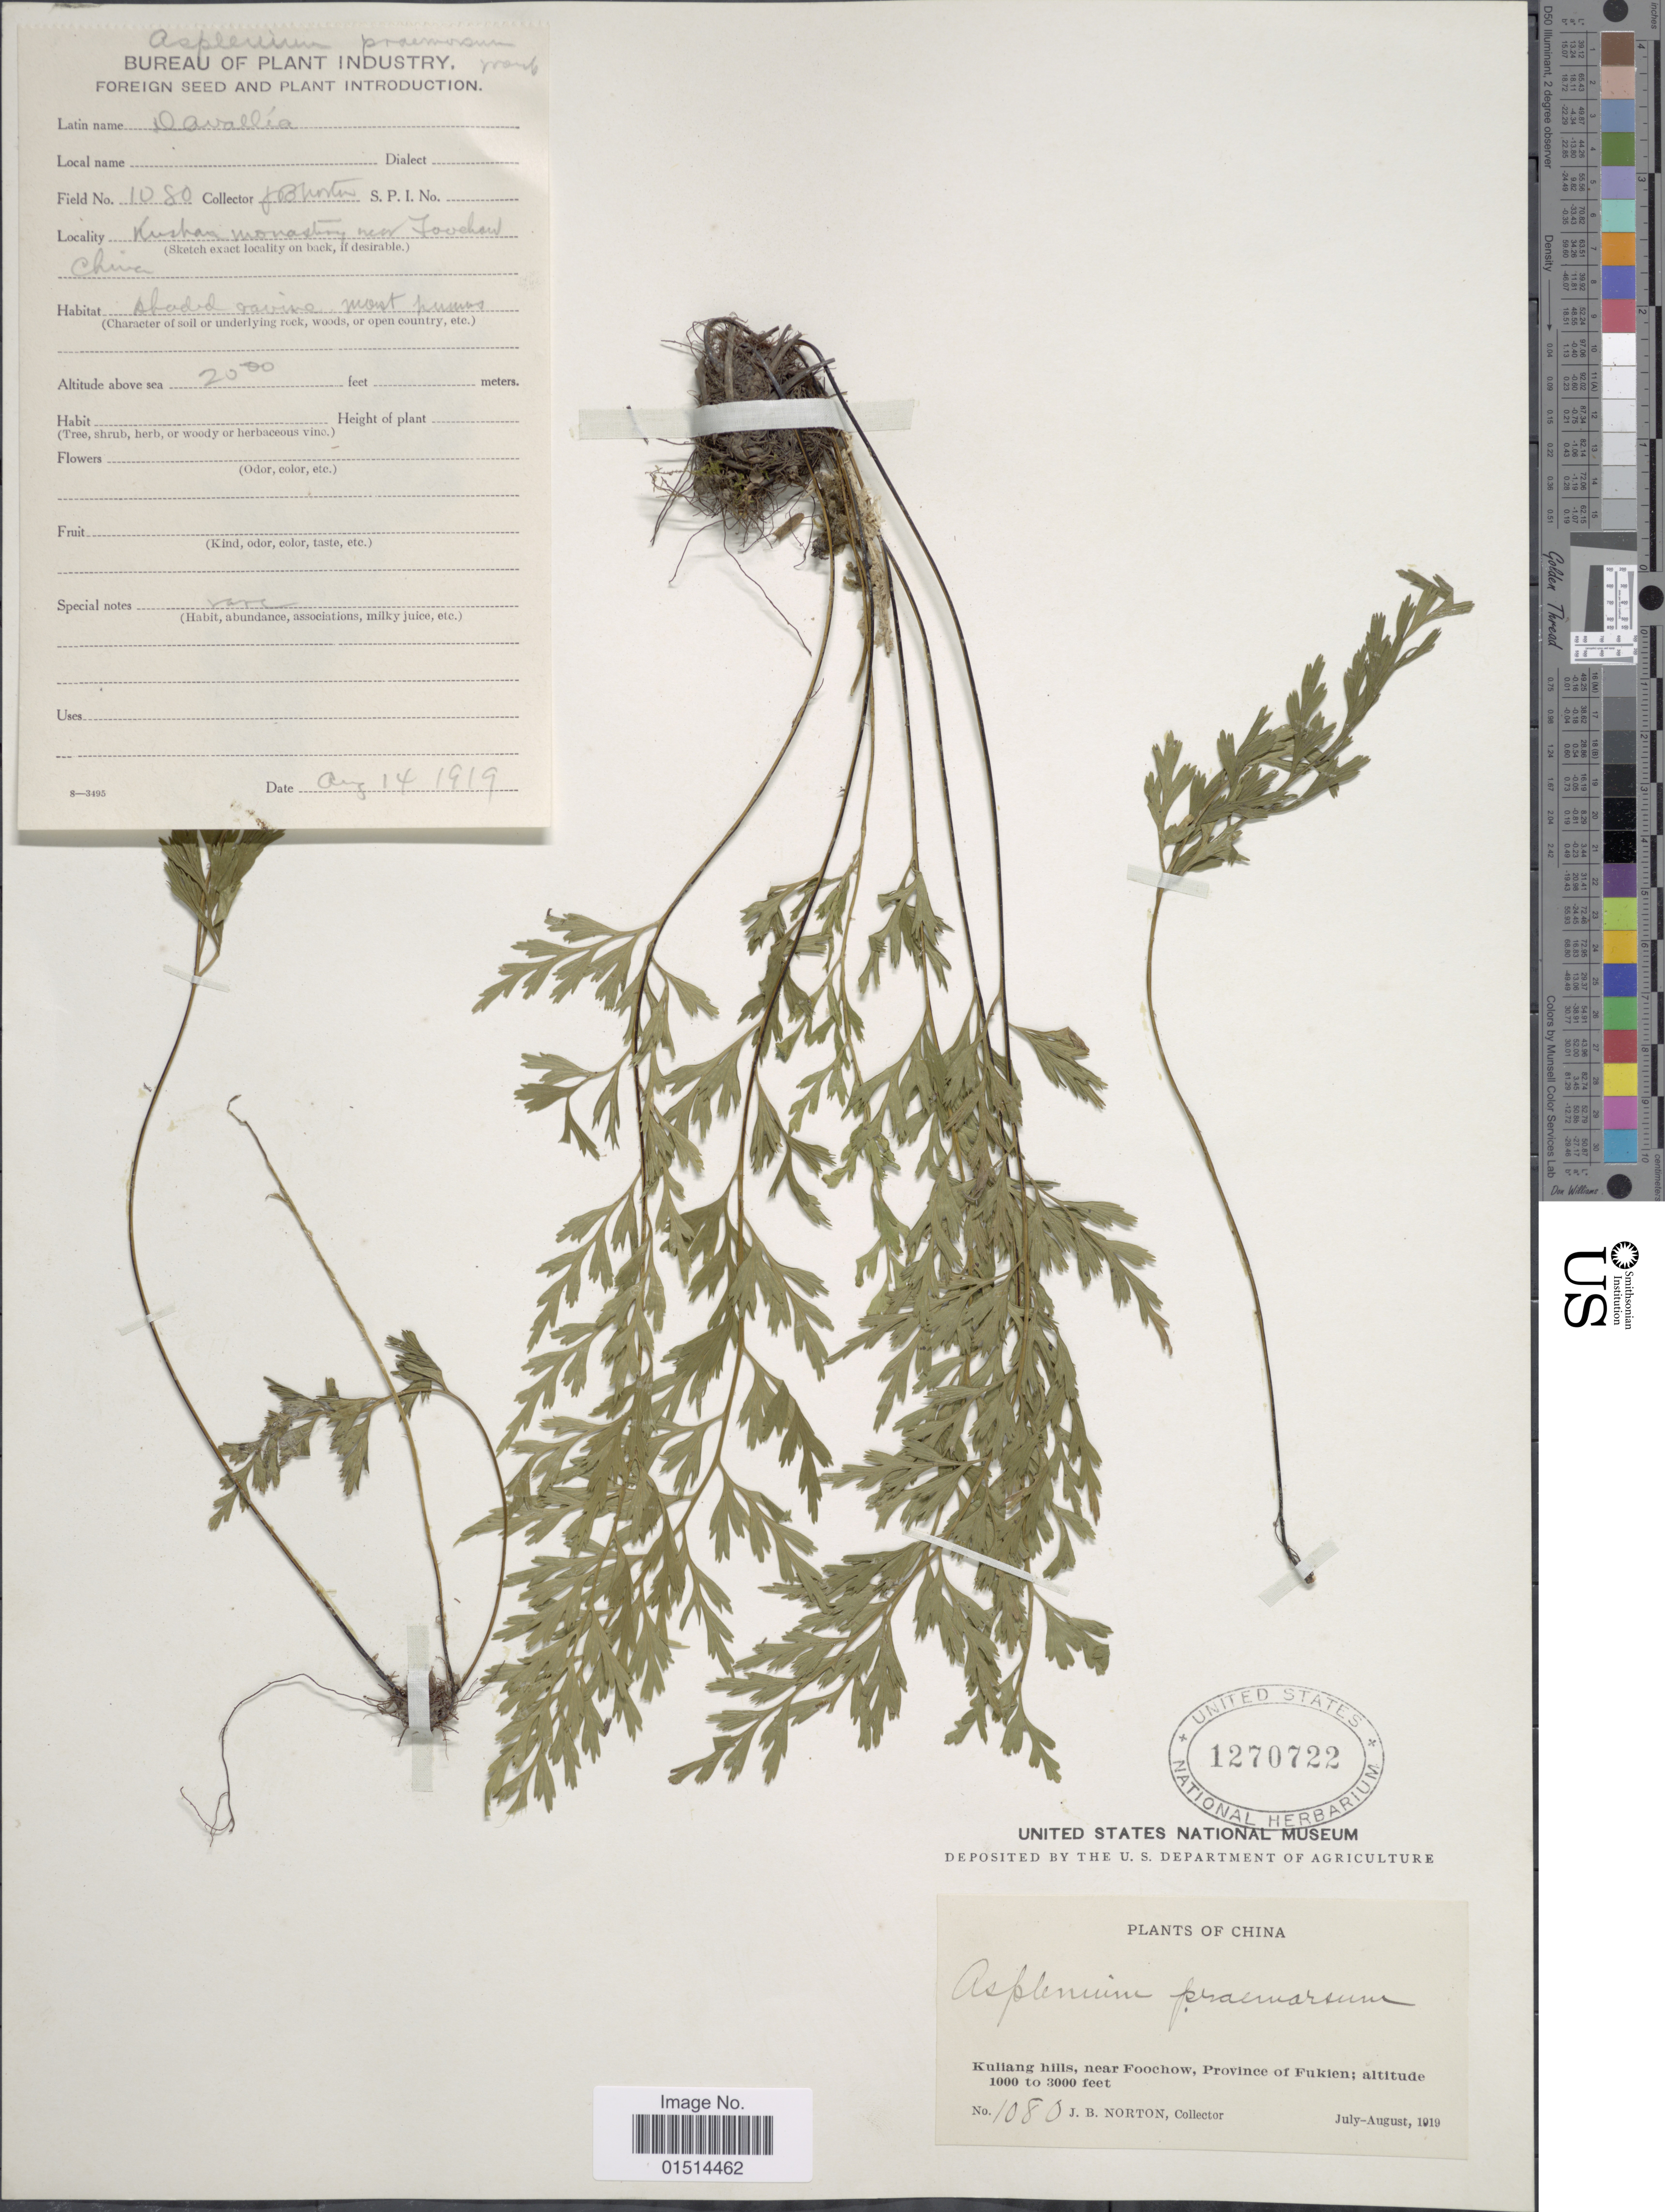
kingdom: Plantae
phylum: Tracheophyta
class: Polypodiopsida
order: Polypodiales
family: Aspleniaceae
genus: Asplenium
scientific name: Asplenium aethiopicum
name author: (Burm. f.) Bech.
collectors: J. B. Norton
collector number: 1080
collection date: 1919-08-14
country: China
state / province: Fujian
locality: Kuliang hills, near Foochow, Province of Fukien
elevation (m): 610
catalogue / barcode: US 1270722